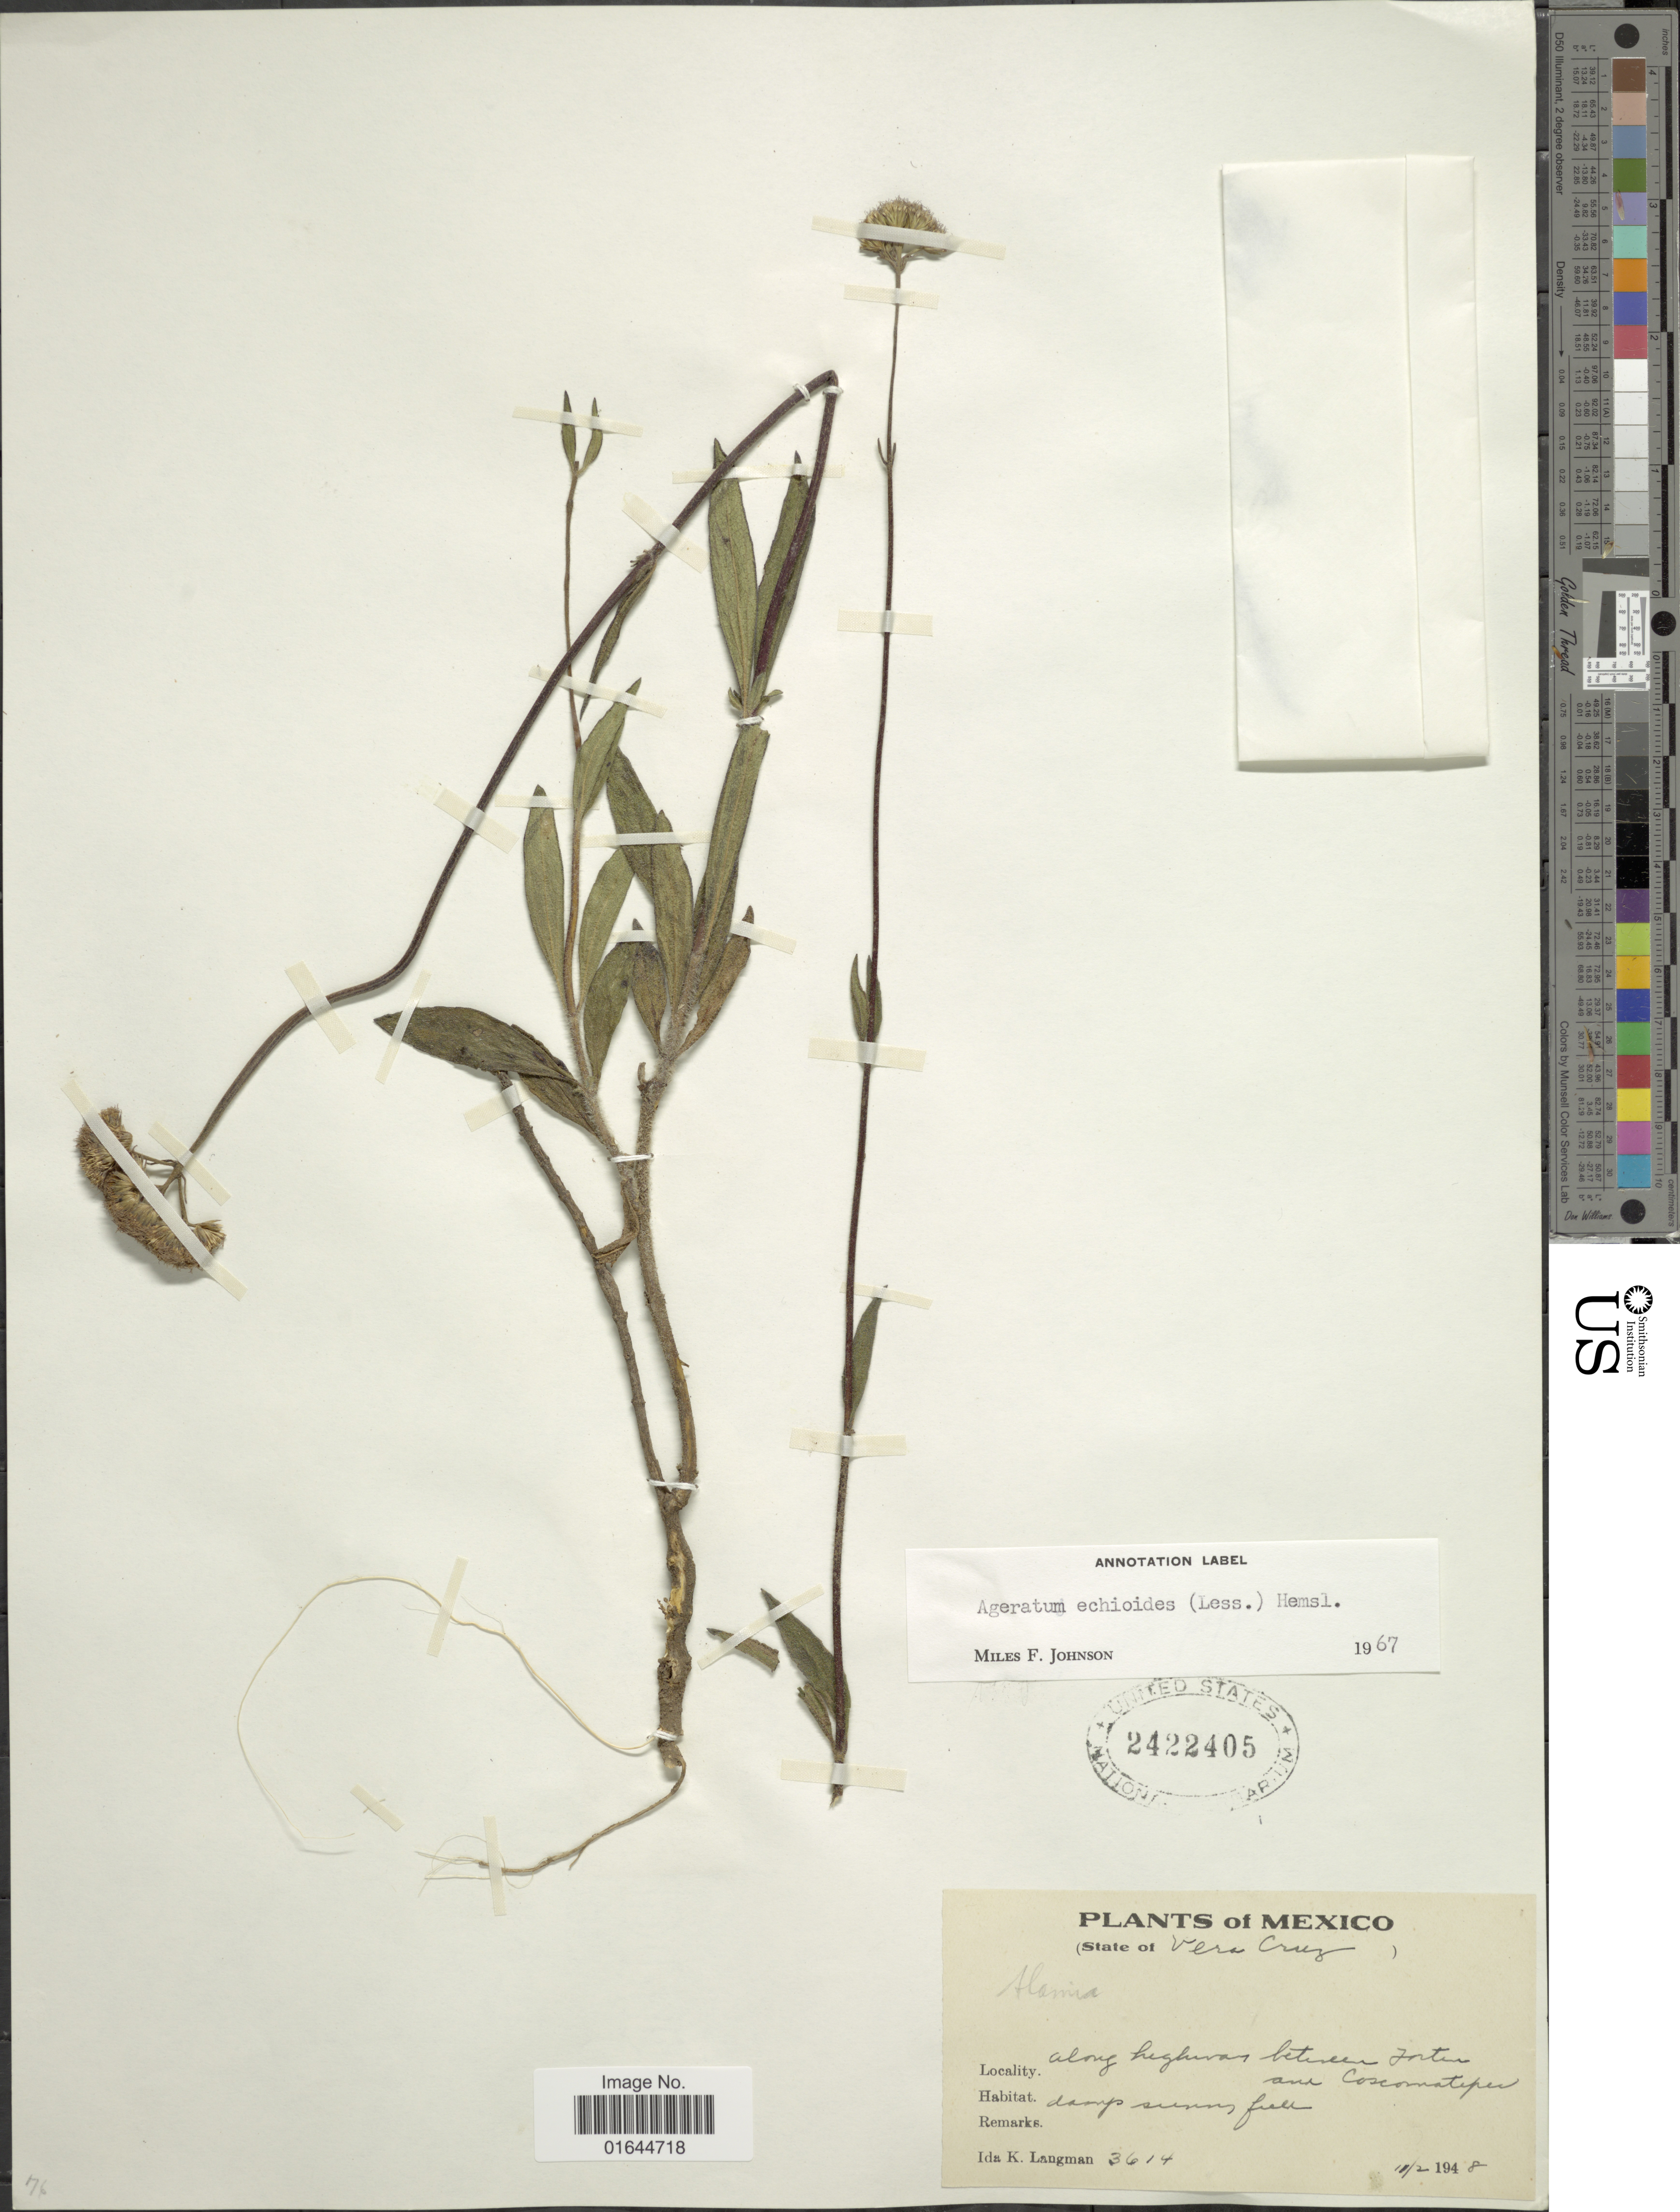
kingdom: Plantae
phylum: Tracheophyta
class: Magnoliopsida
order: Asterales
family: Asteraceae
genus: Ageratum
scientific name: Ageratum echioides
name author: (Less.) Hemsl.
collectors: I. K. Langman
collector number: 3614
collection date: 1948-02-10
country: Mexico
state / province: Veracruz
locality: Along highway between Fortín and Coscomatepec, state of Vera Cruz.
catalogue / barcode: US 2422405